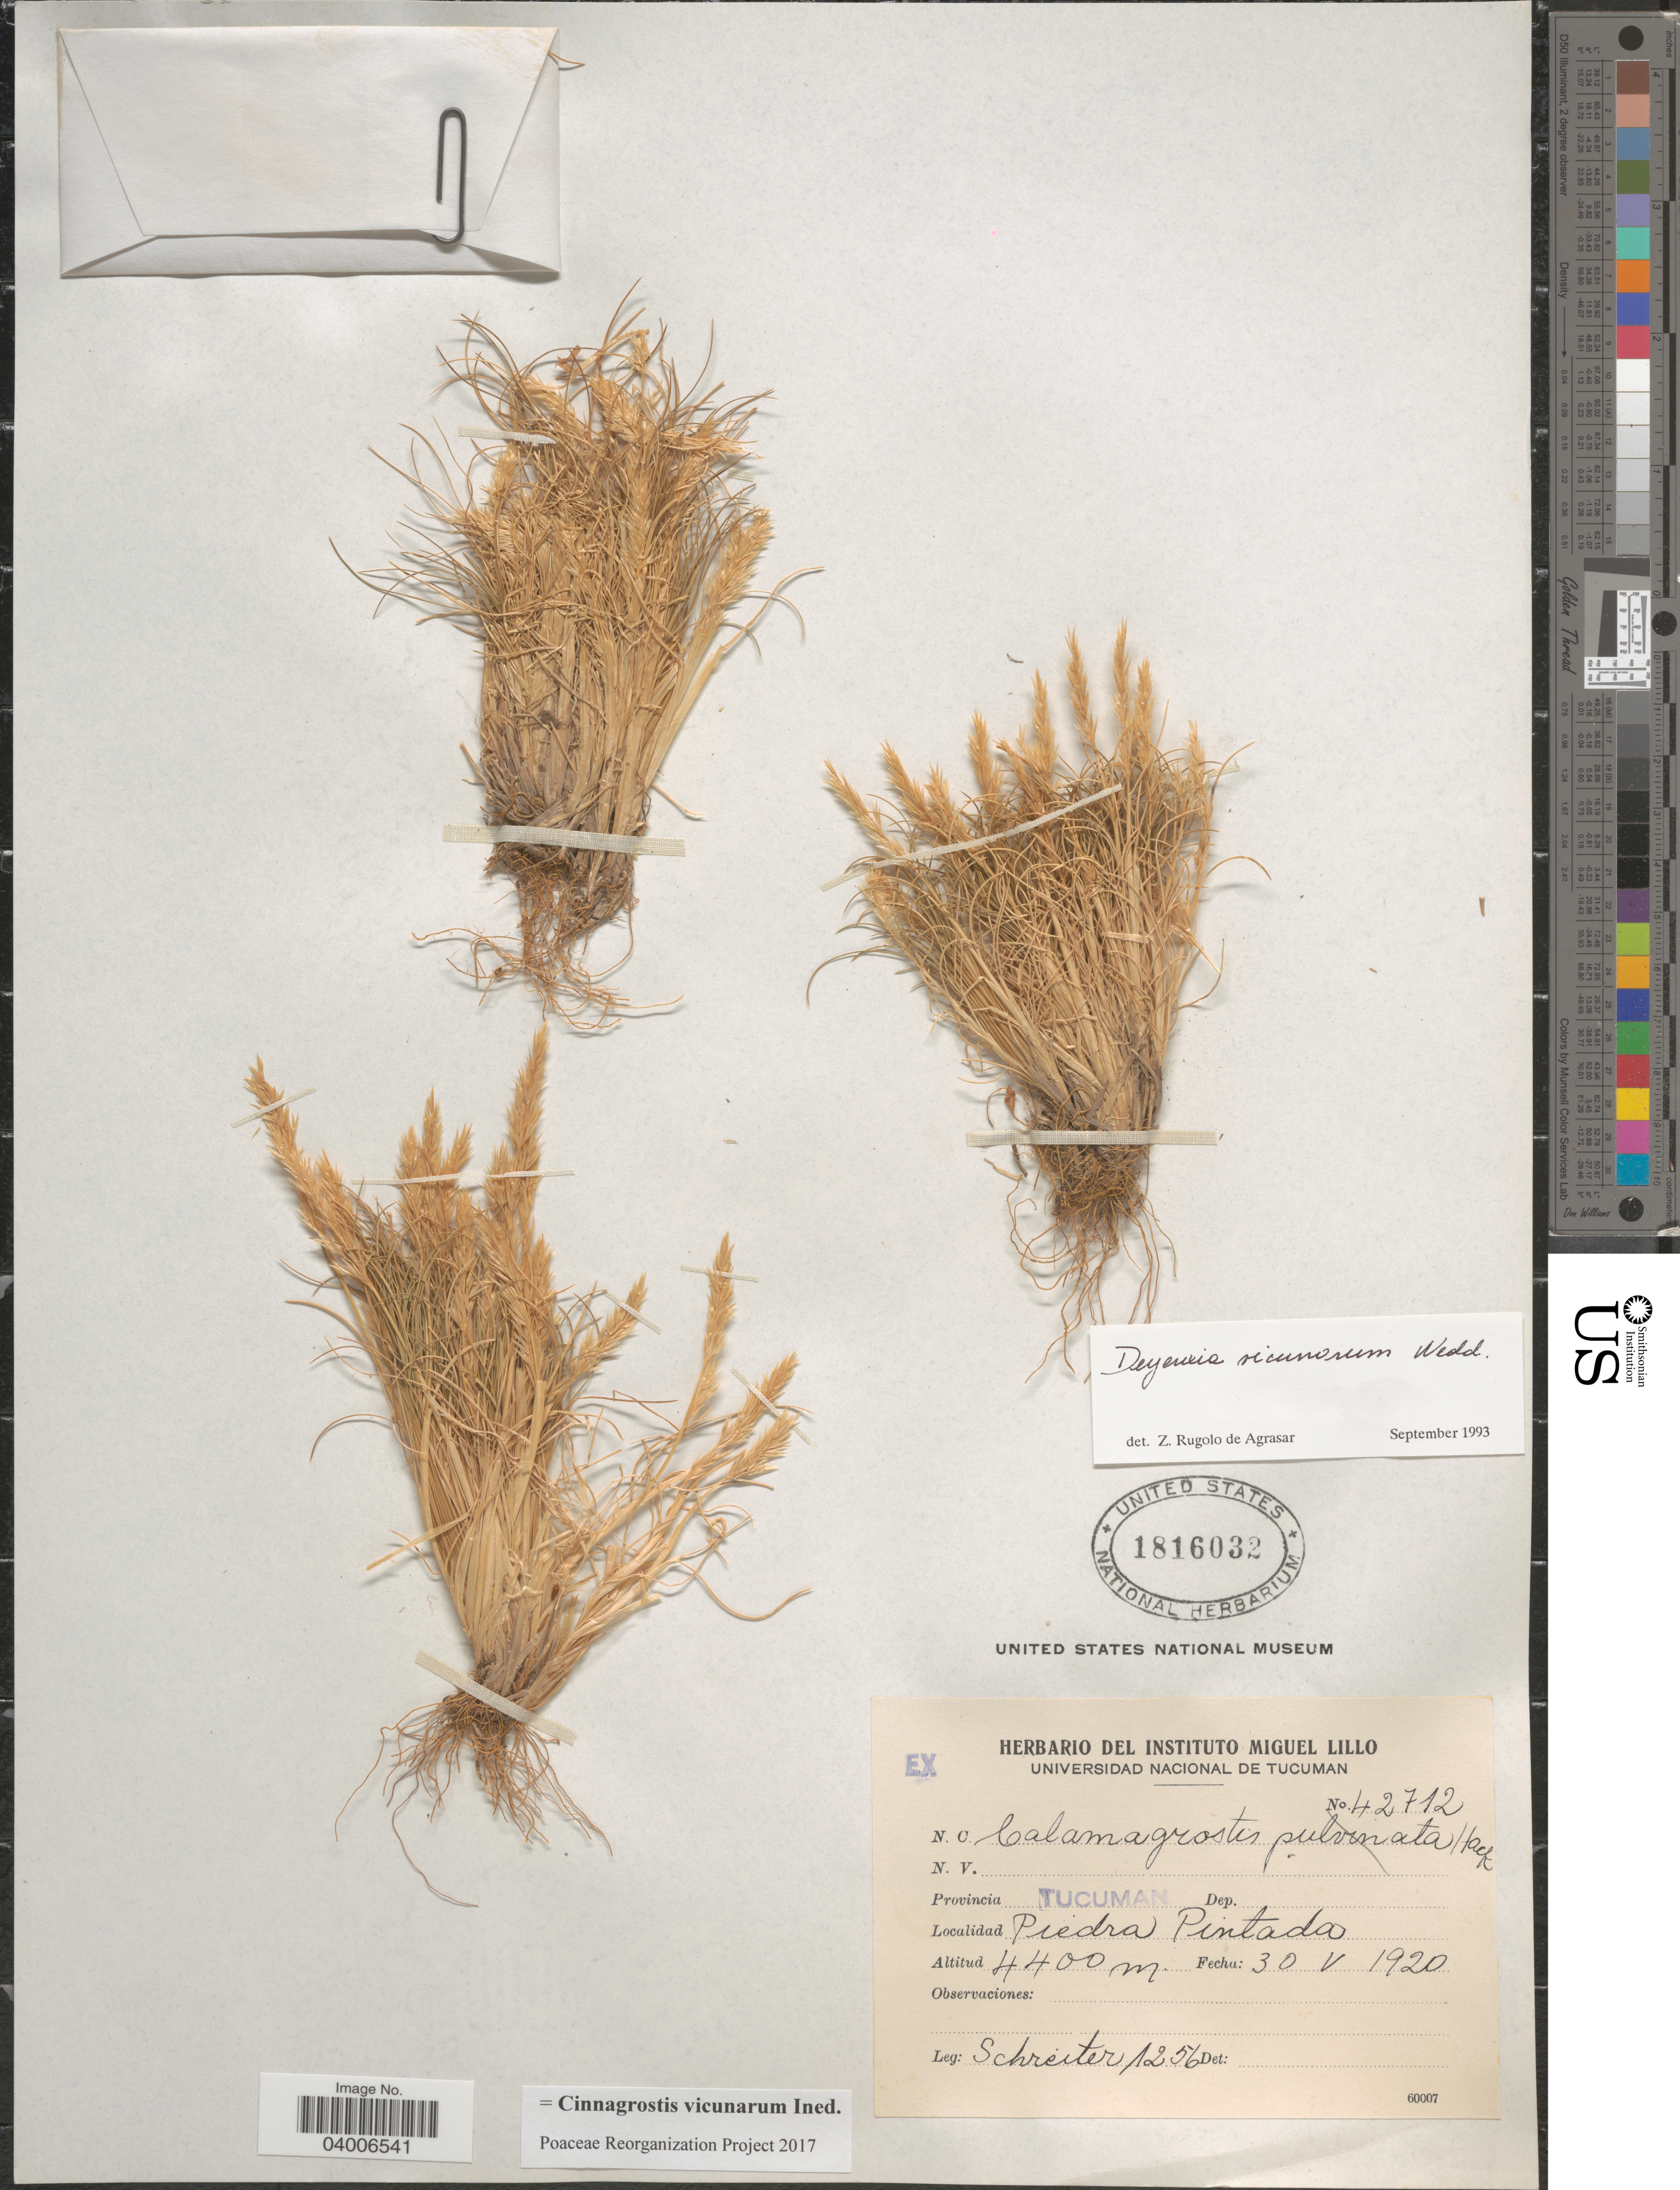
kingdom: Plantae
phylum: Tracheophyta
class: Liliopsida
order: Poales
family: Poaceae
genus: Cinnagrostis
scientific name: Cinnagrostis vicunarum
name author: (Wedd.) P.M. Peterson et al.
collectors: -. Schreiter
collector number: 1256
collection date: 1920-05-30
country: Argentina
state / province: Tucuman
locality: Piedra Pintado.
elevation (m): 4400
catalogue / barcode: US 1816032